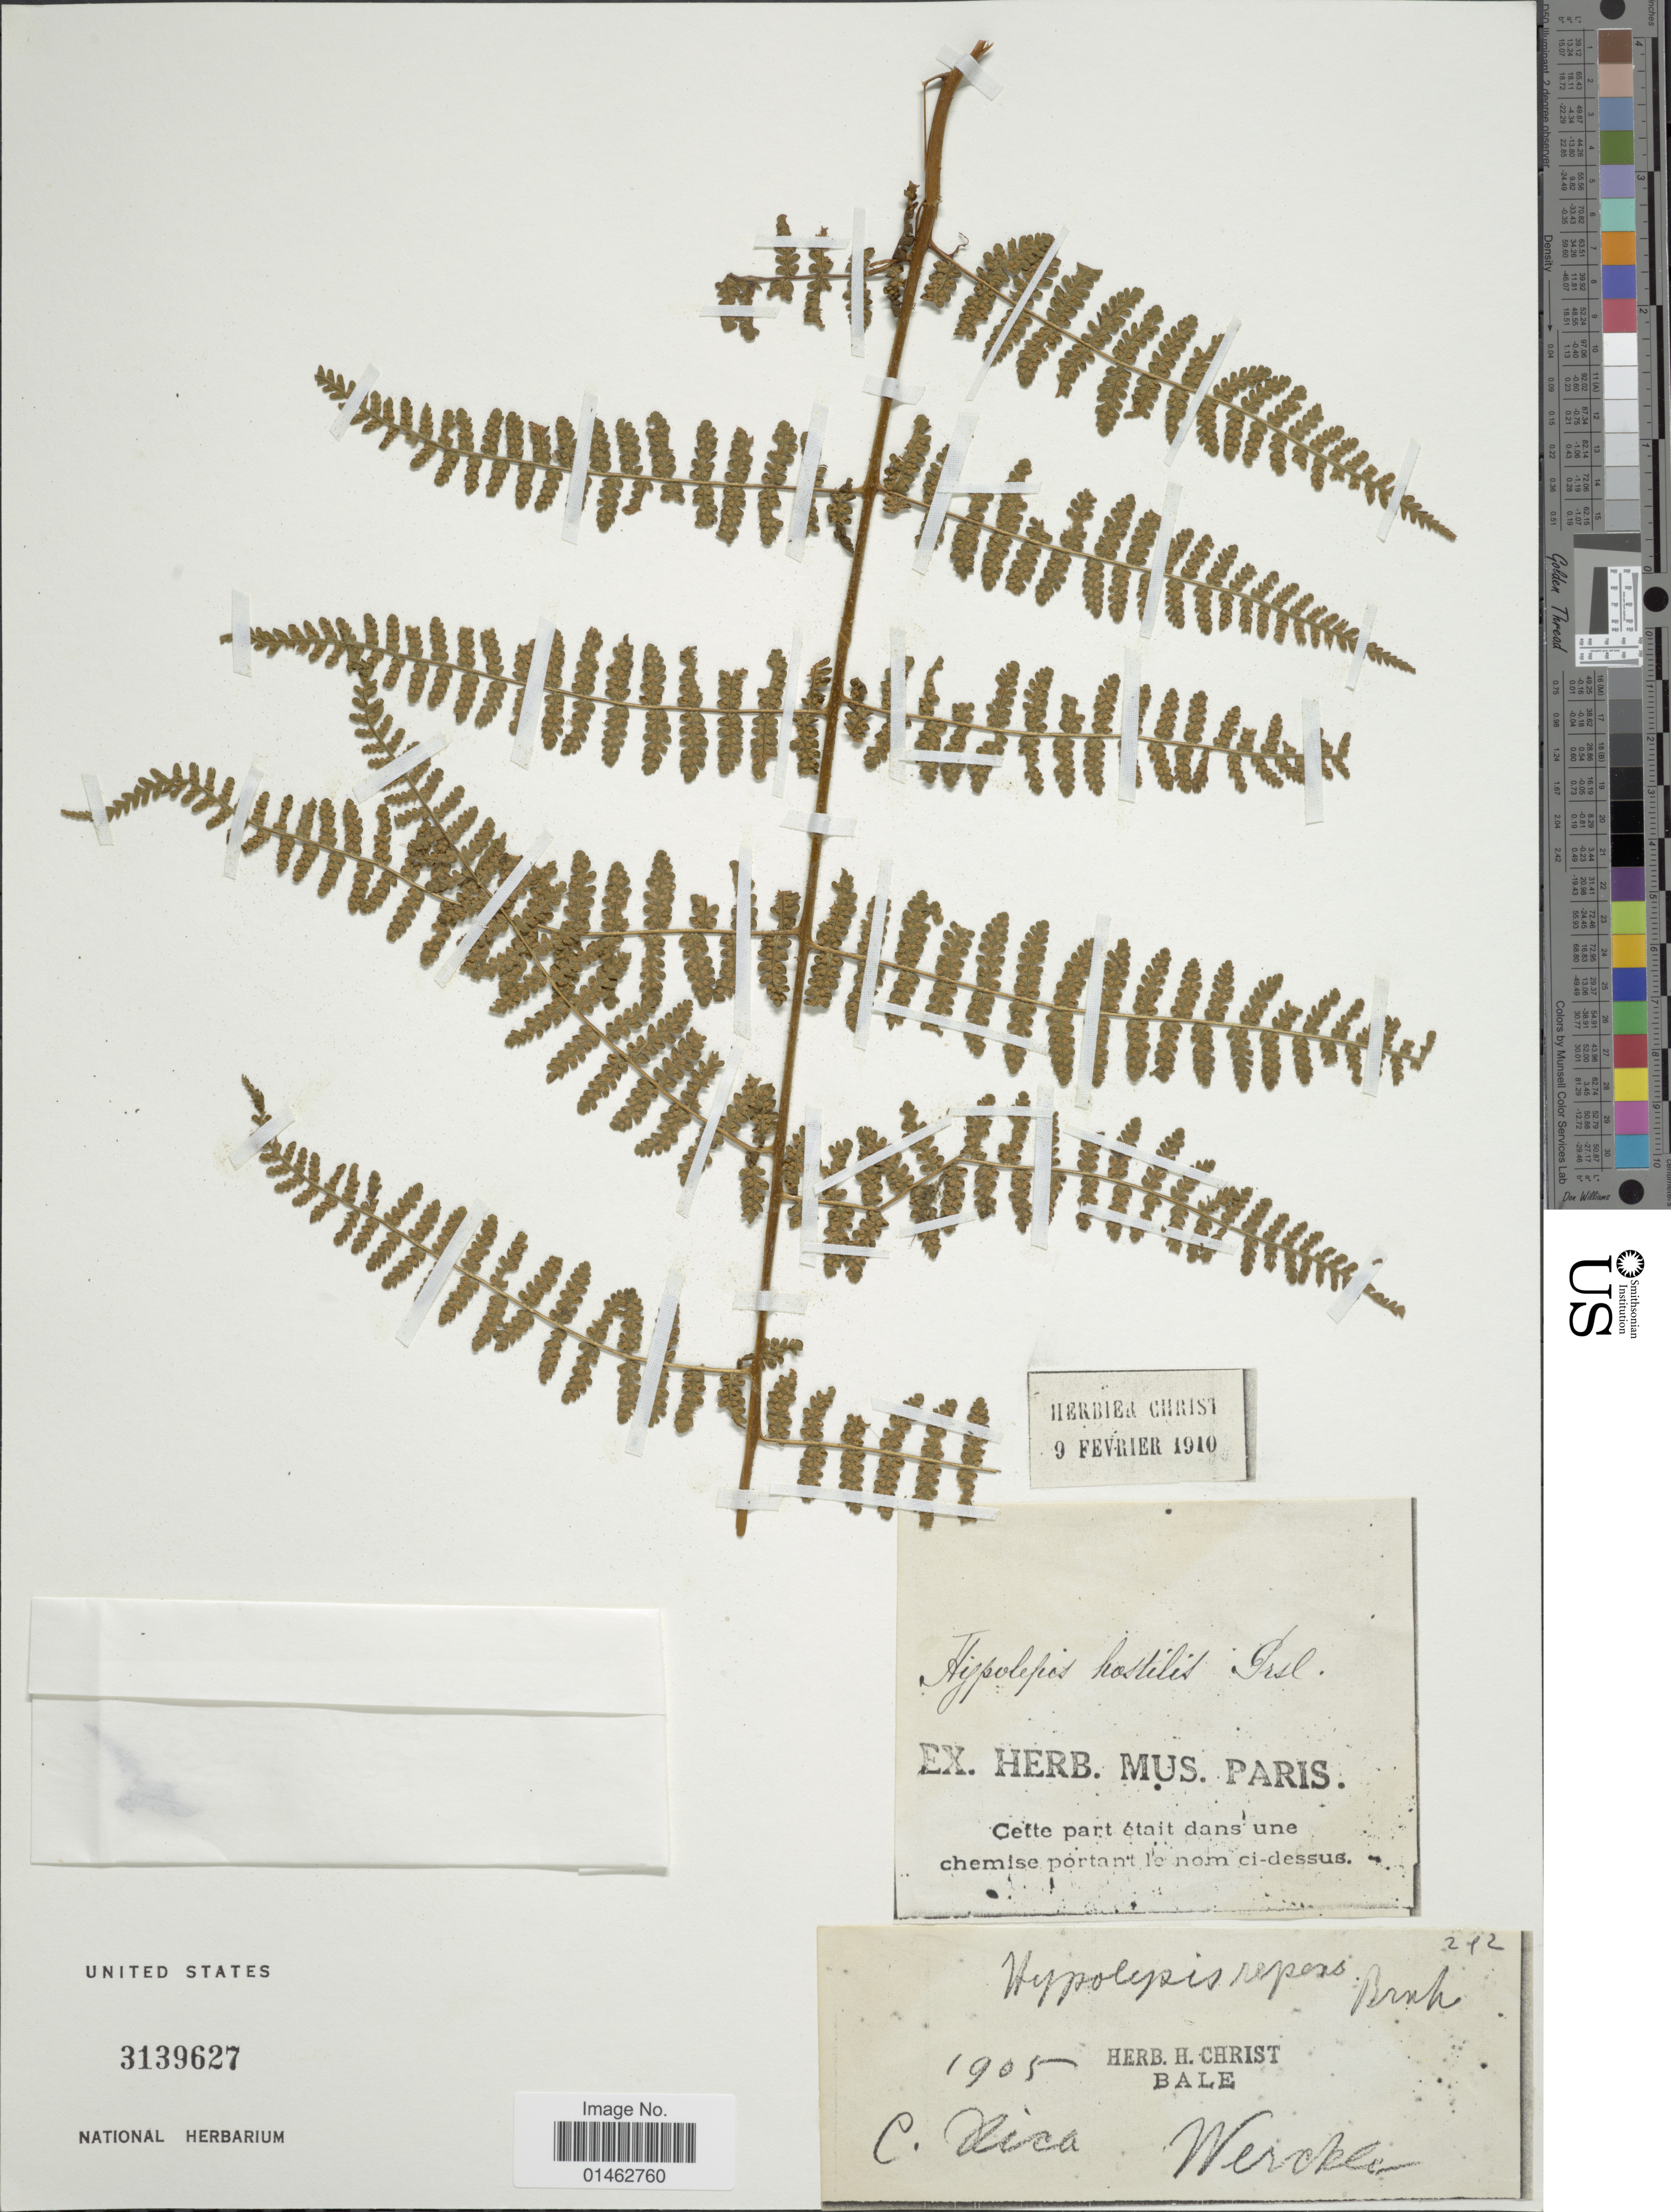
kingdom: Plantae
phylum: Tracheophyta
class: Polypodiopsida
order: Polypodiales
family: Dennstaedtiaceae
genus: Hypolepis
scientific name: Hypolepis rubiginosopilosula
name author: Lellinger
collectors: Werckle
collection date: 1905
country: Costa Rica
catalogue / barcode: US 3139627